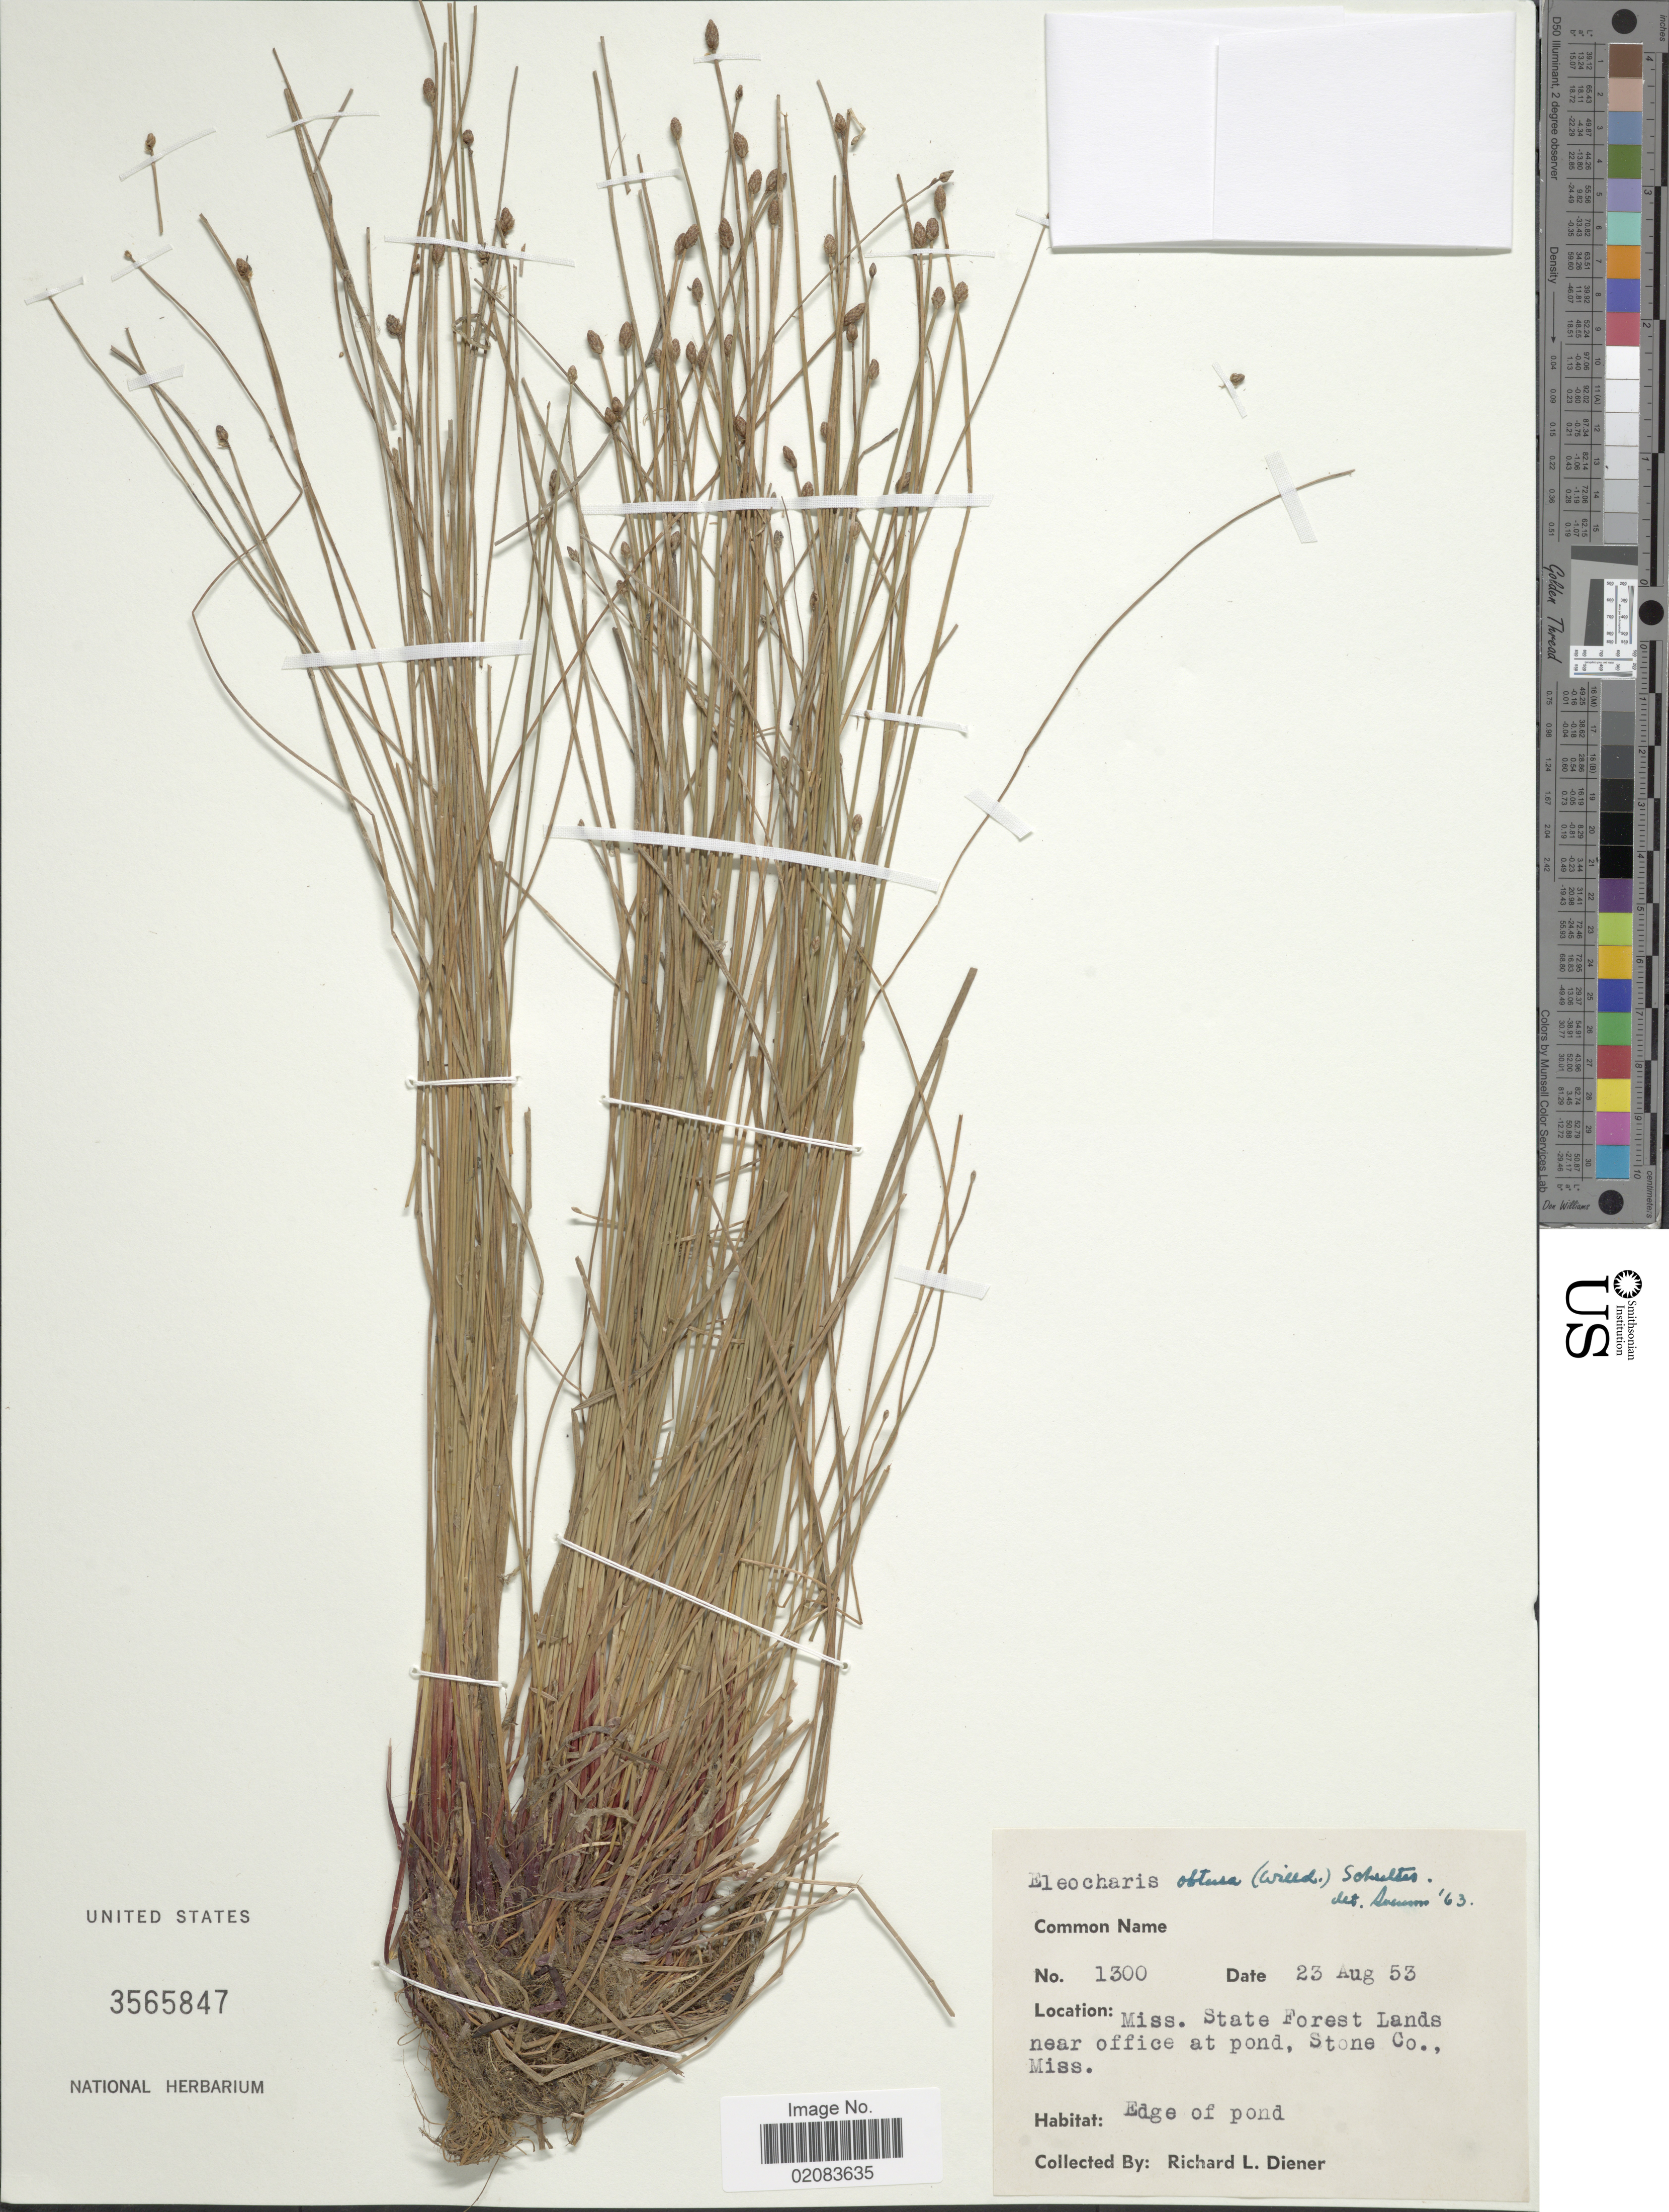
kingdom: Plantae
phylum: Tracheophyta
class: Liliopsida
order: Poales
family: Cyperaceae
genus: Eleocharis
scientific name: Eleocharis obtusa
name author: (Willd.) Schult.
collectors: R. Diener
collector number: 1300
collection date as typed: Transcribed d/m/y: 23/8/53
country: United States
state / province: Mississippi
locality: State Forest Lands near office at pond, Stone Co., edge of pond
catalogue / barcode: US 3565847